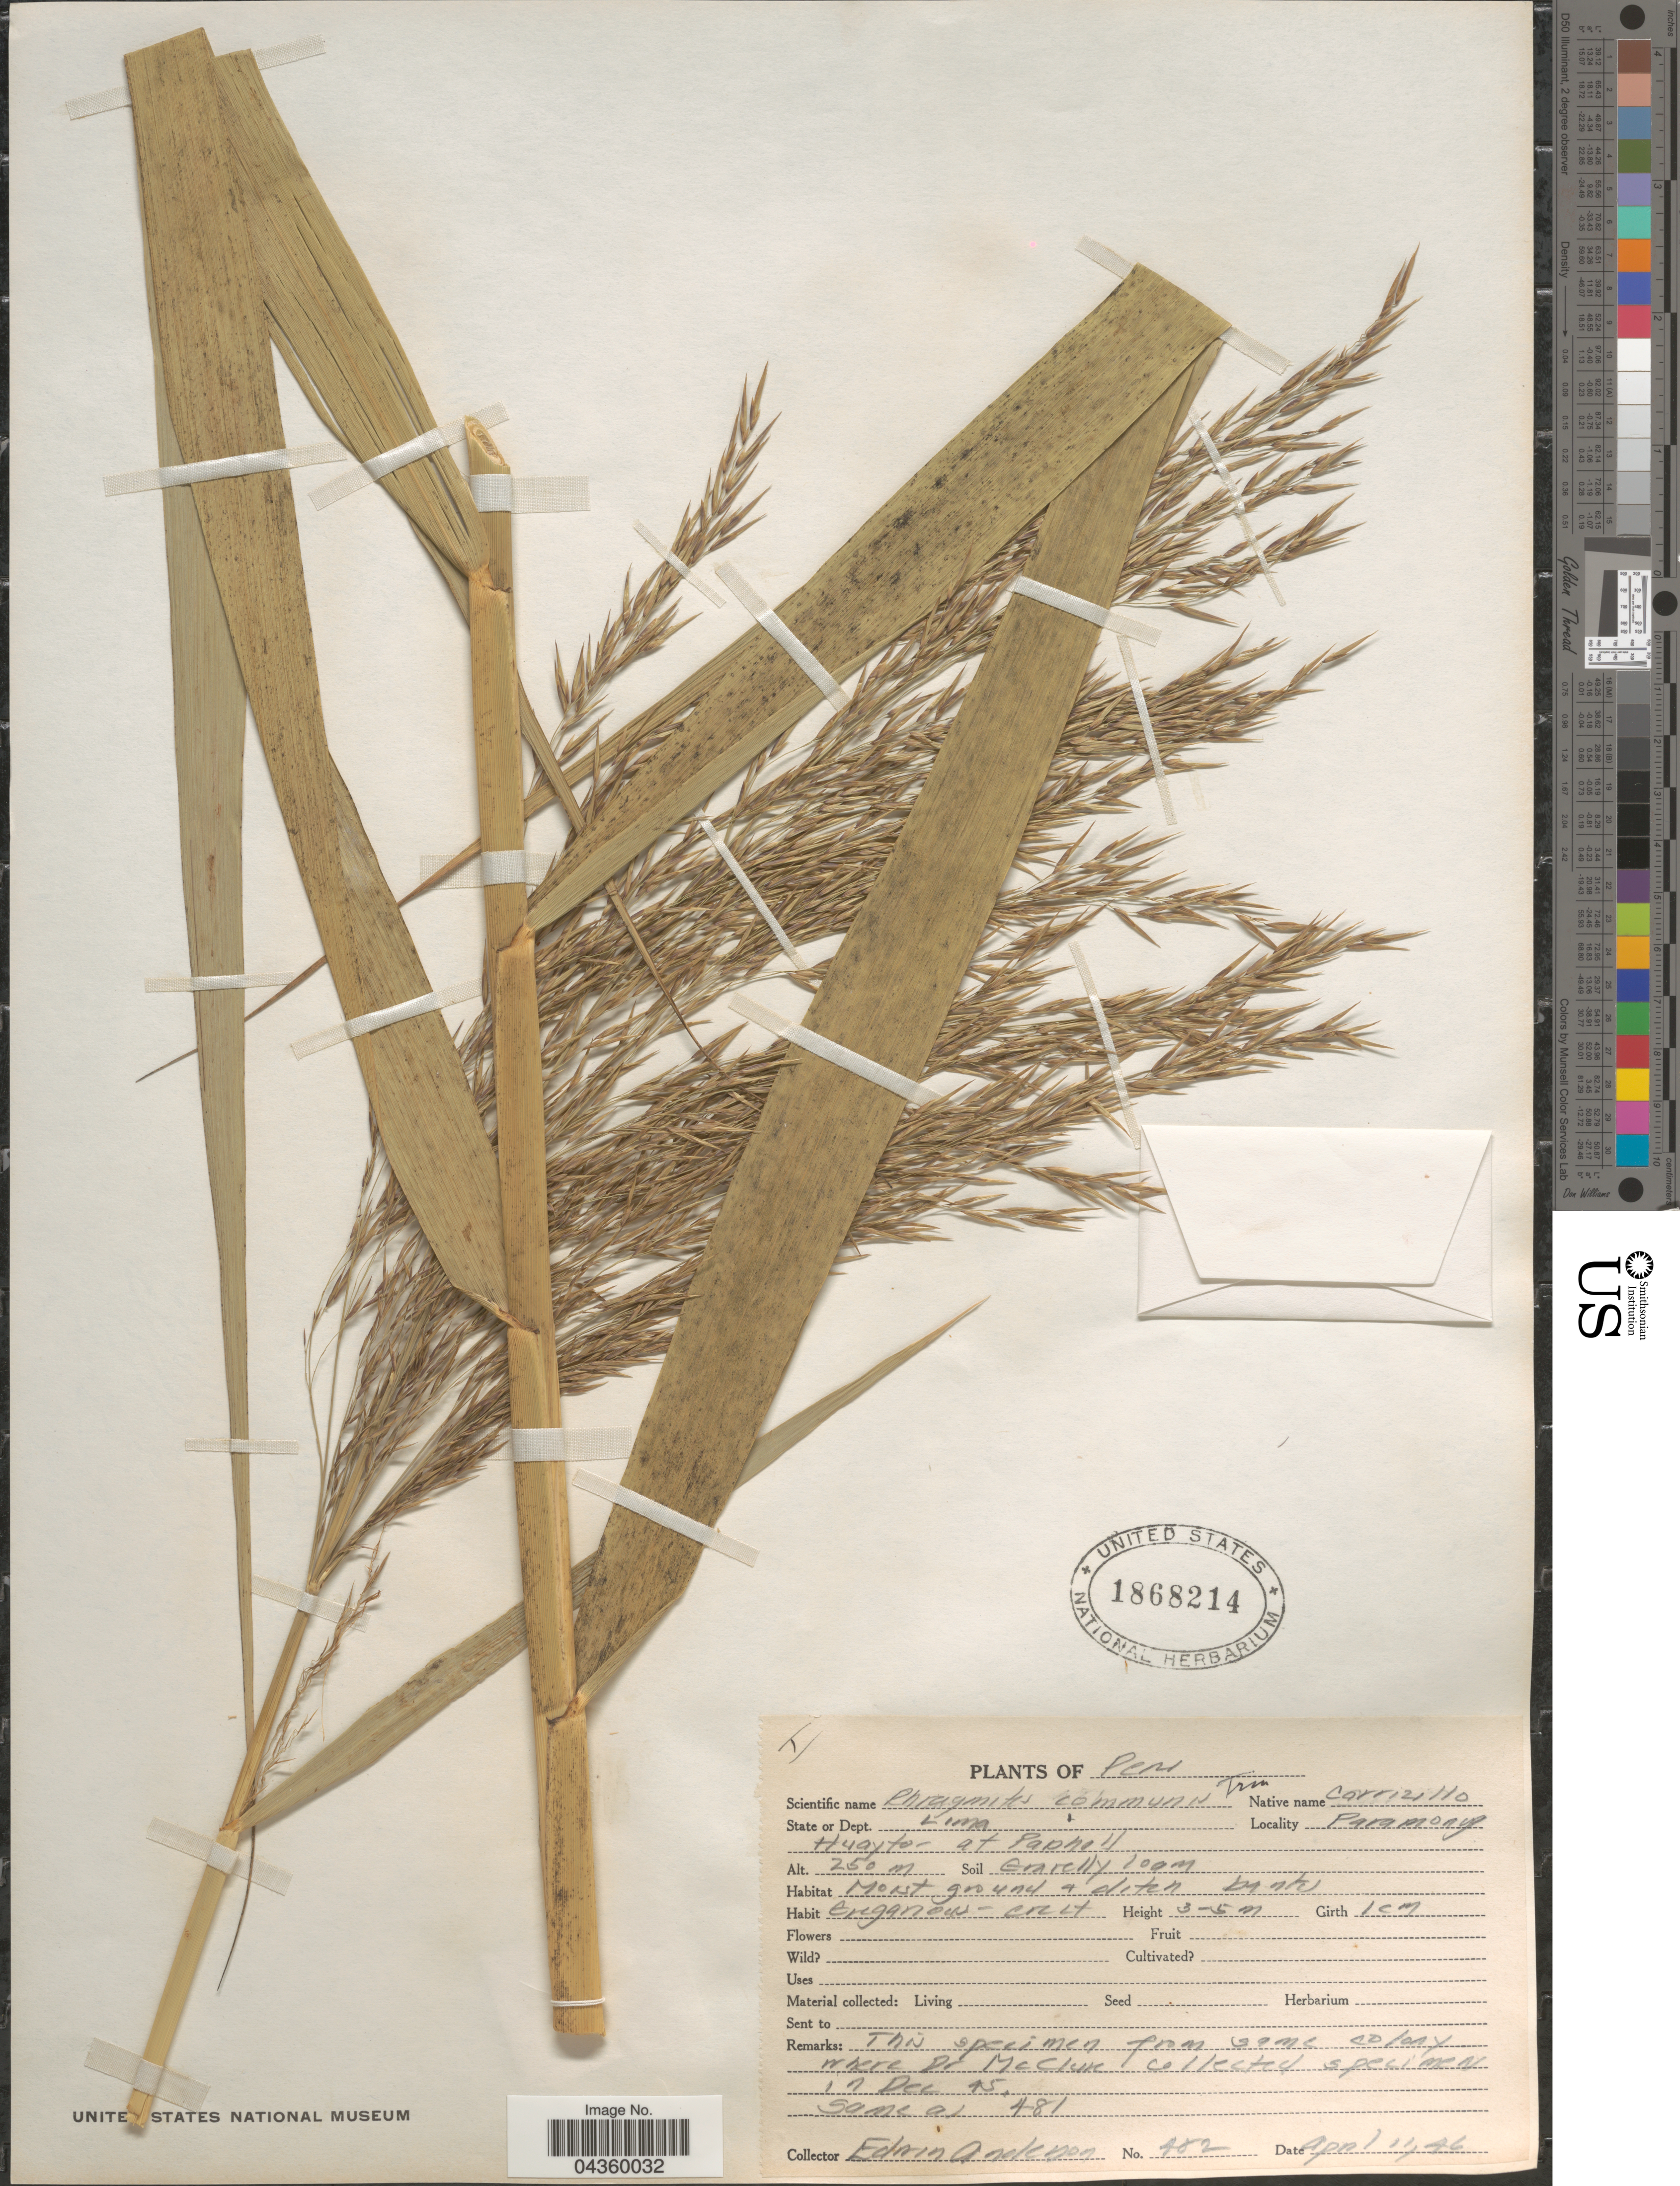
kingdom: Plantae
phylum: Tracheophyta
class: Liliopsida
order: Poales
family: Poaceae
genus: Phragmites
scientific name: Phragmites australis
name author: (Cav.) Trin. ex Steud.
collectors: E. Anderson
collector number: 452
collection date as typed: Transcribed d/m/y: 11/4/46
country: Peru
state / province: Lima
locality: State or Dept. Lima. Paramonga. Huayto at Papnell [interpreted].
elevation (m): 250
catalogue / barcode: US 1868214